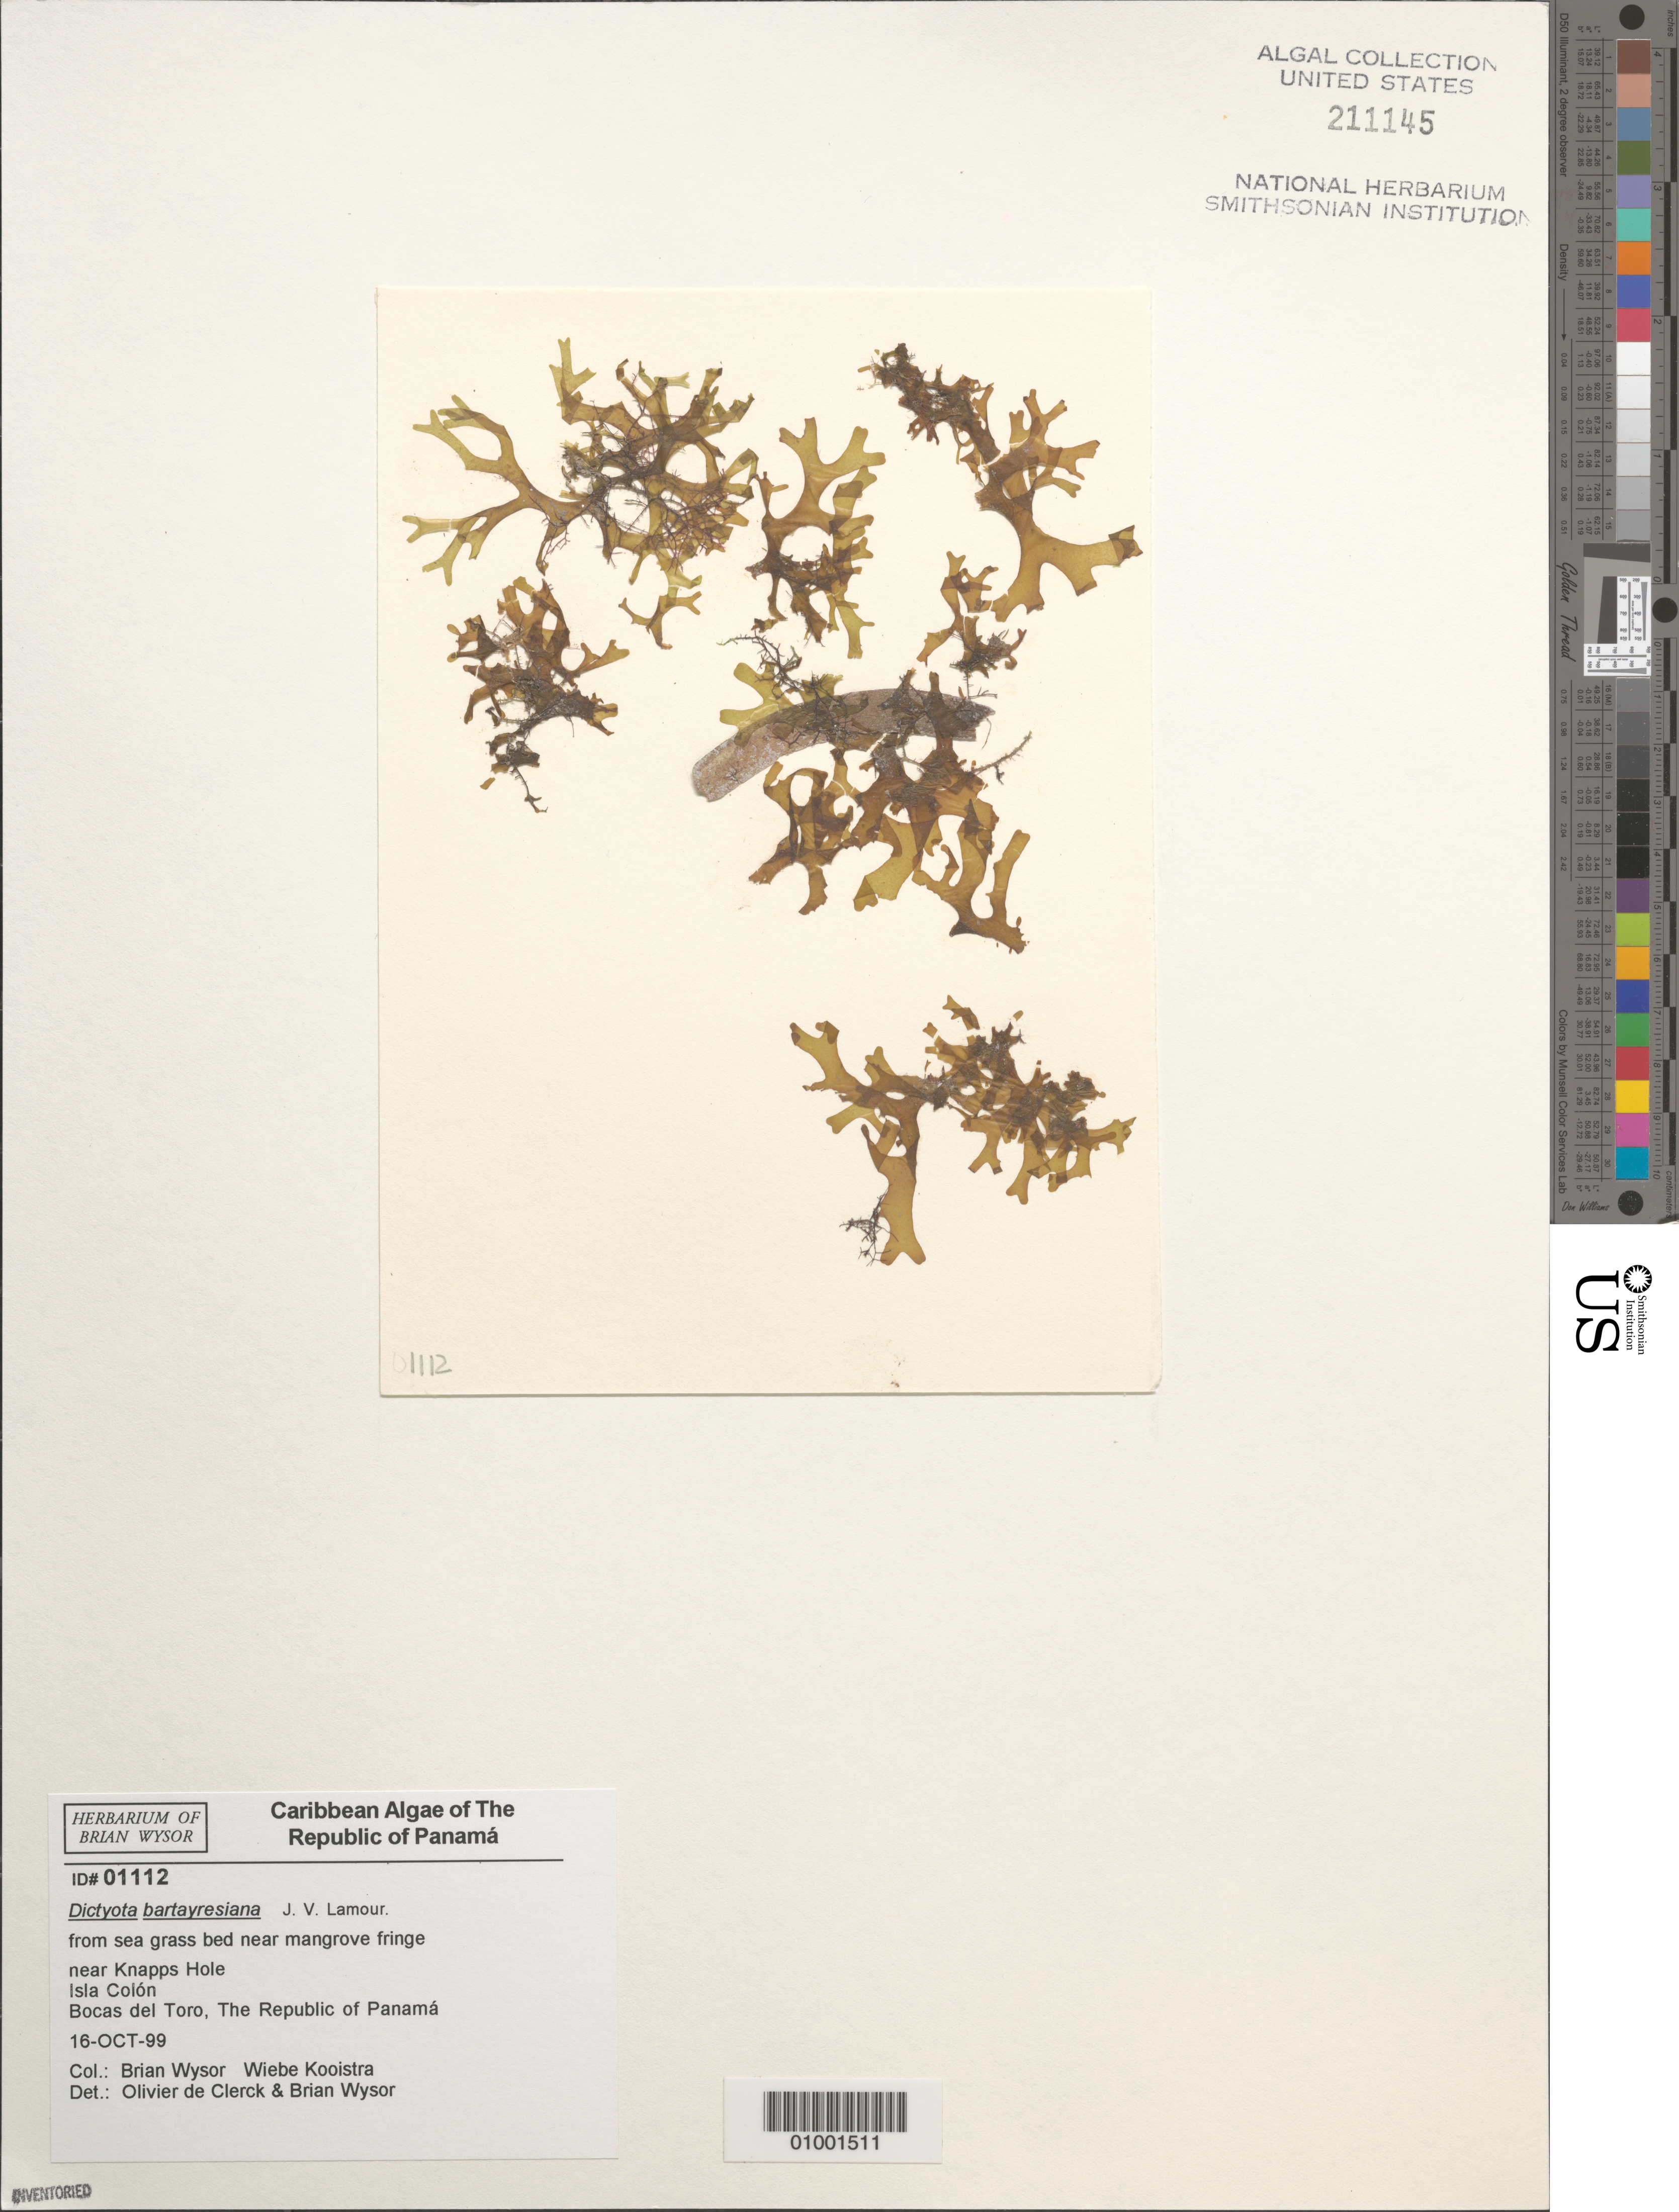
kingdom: Chromista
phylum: Ochrophyta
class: Phaeophyceae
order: Dictyotales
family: Dictyotaceae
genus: Dictyota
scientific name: Dictyota bartayresiana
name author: J.V.Lamouroux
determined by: de Clerck, O.; Wysor, B.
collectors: B. Wysor & W. Kooistra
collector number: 01112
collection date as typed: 16 Oct 1999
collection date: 1999-10-16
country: Panama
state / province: Bocas del Toro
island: Colón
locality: Near Knapps Hole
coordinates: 9 23' 20" N, 82 18' 30" W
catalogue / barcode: US 211145